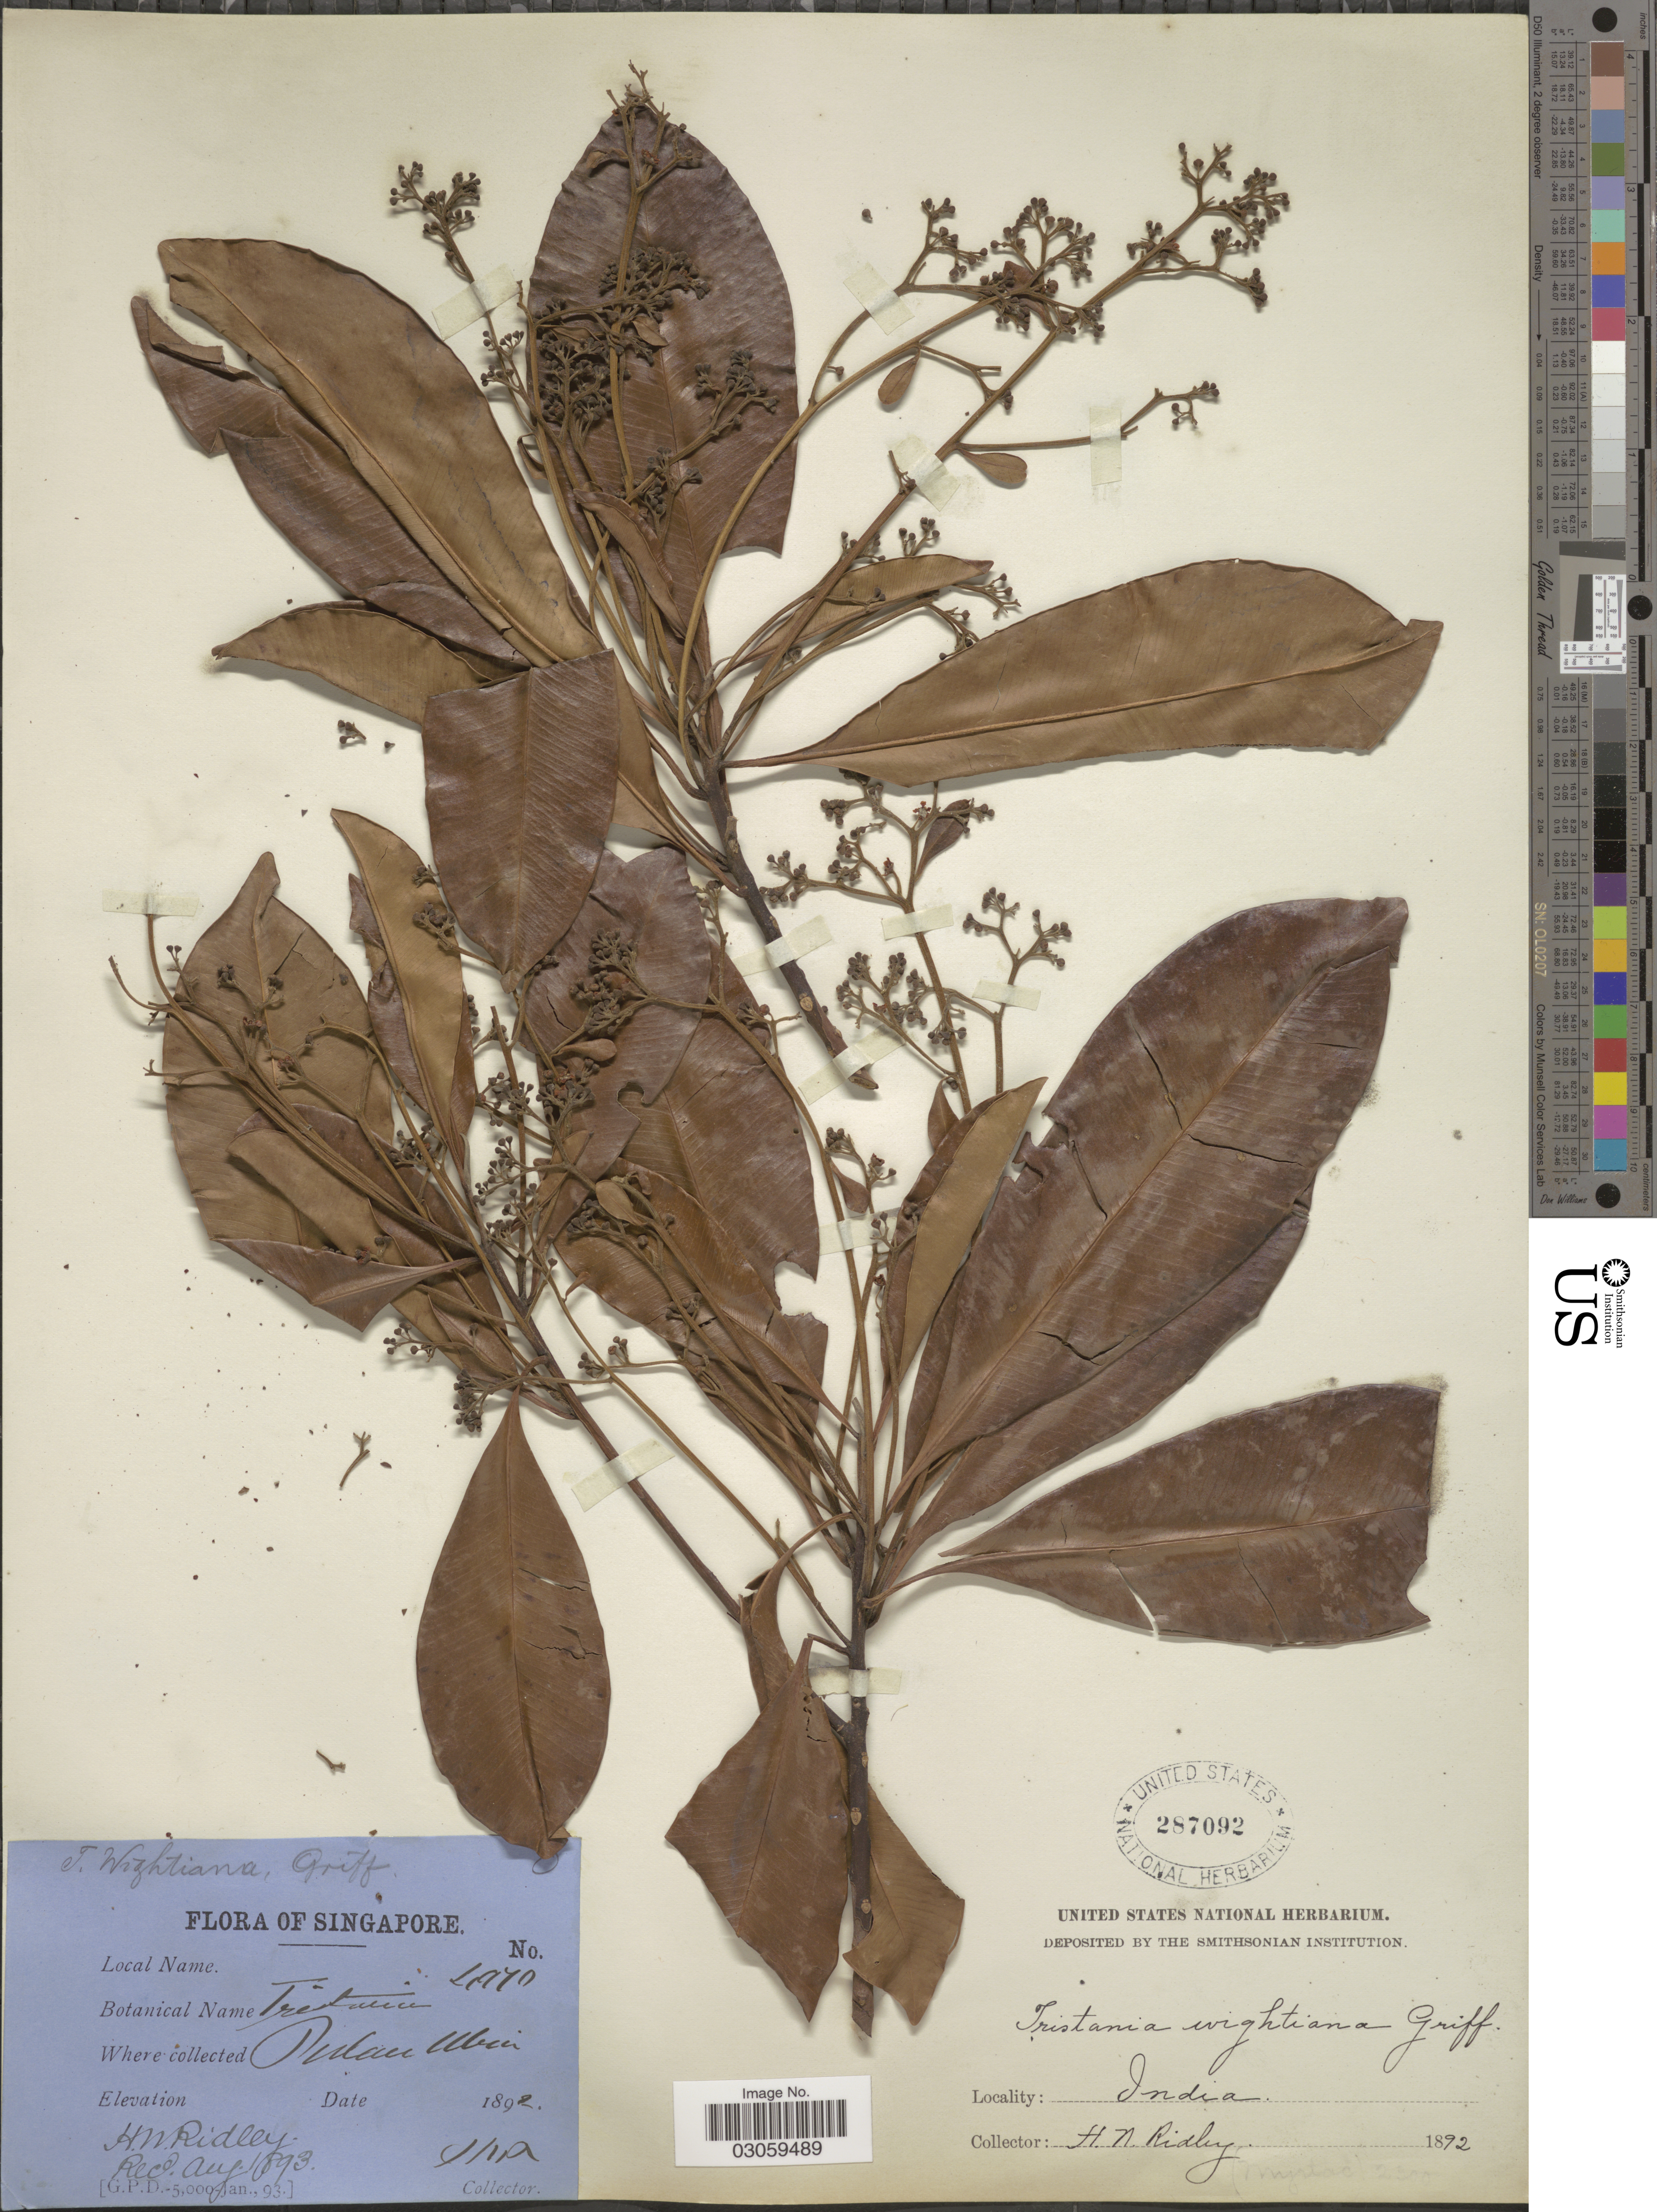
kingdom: Plantae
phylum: Tracheophyta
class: Magnoliopsida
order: Myrtales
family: Myrtaceae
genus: Tristaniopsis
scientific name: Tristaniopsis whiteana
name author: (Griff.) P.G. Wilson & J. T. Waterh.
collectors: H. N. Ridley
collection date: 1892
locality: Singapore. India. Pulan [interpreted] Ubai [interpreted].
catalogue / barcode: US 287092